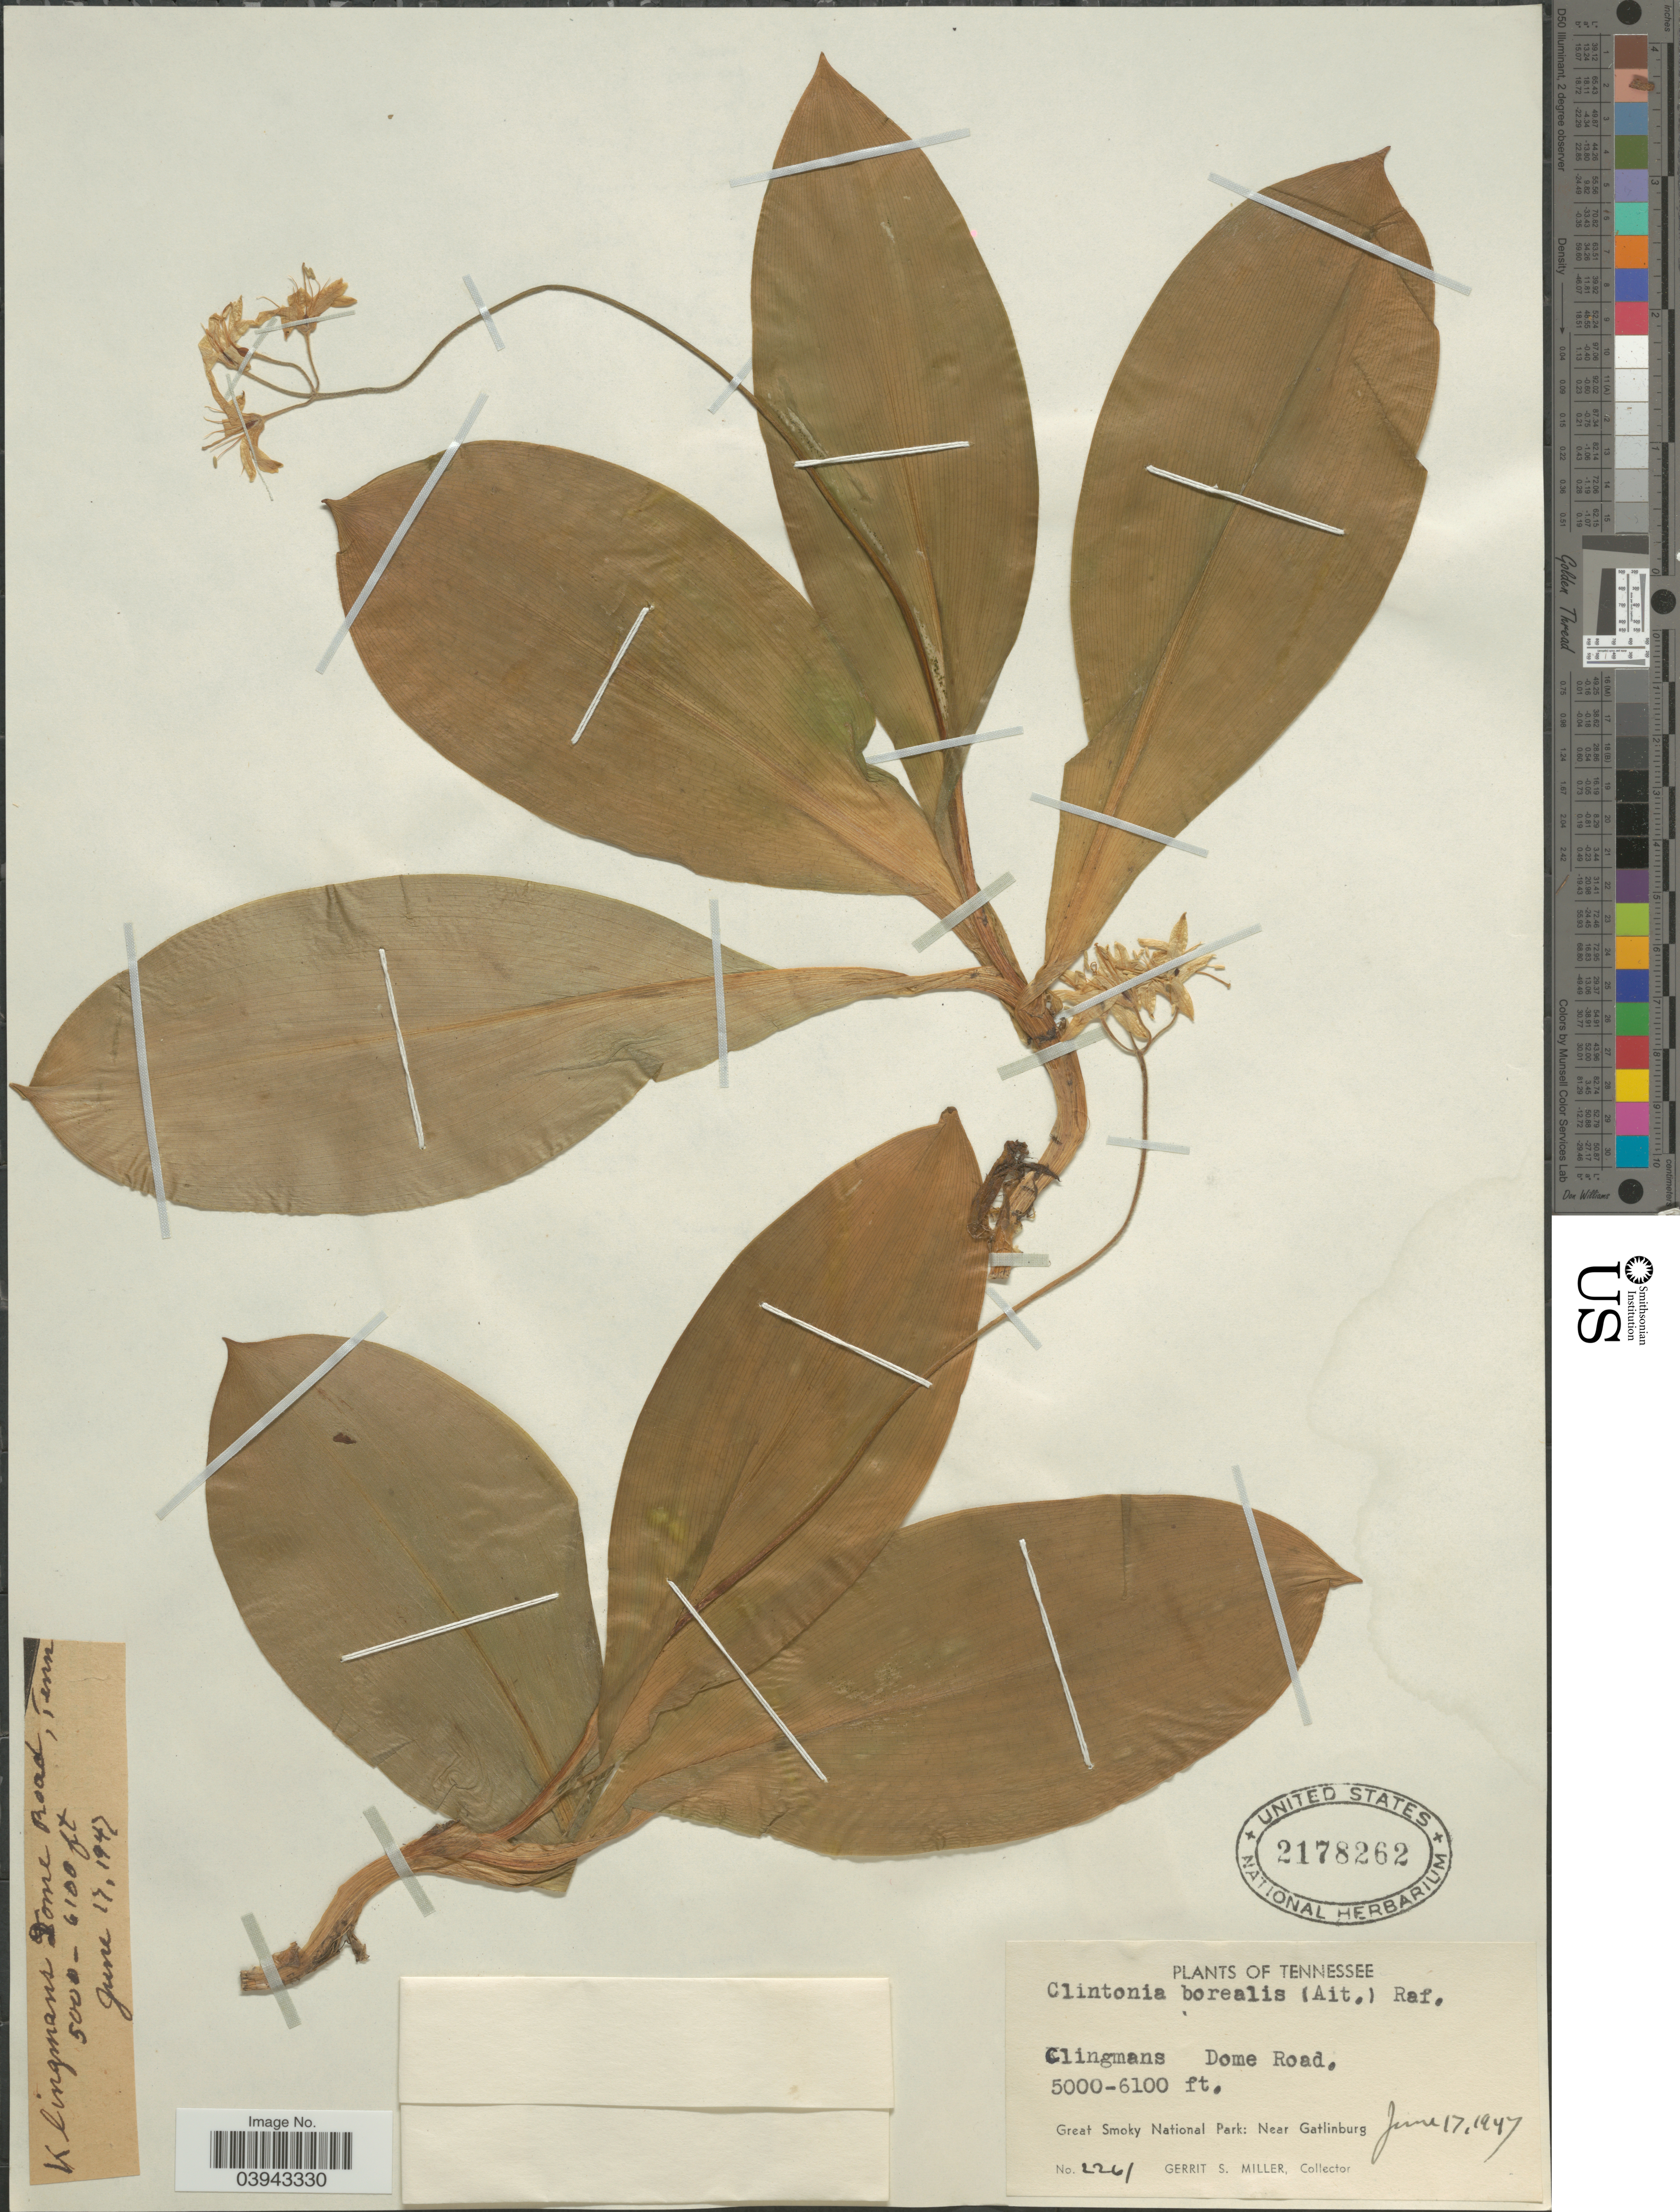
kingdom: Plantae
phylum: Tracheophyta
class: Liliopsida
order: Liliales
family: Liliaceae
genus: Clintonia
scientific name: Clintonia borealis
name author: (Aiton) Raf.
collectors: G. S. Miller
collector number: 2261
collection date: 1947-06-17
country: United States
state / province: Tennessee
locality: Clingmans Dome Road. Great Smoky National Park: Near Gatlinburg.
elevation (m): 1524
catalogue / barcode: US 2178262